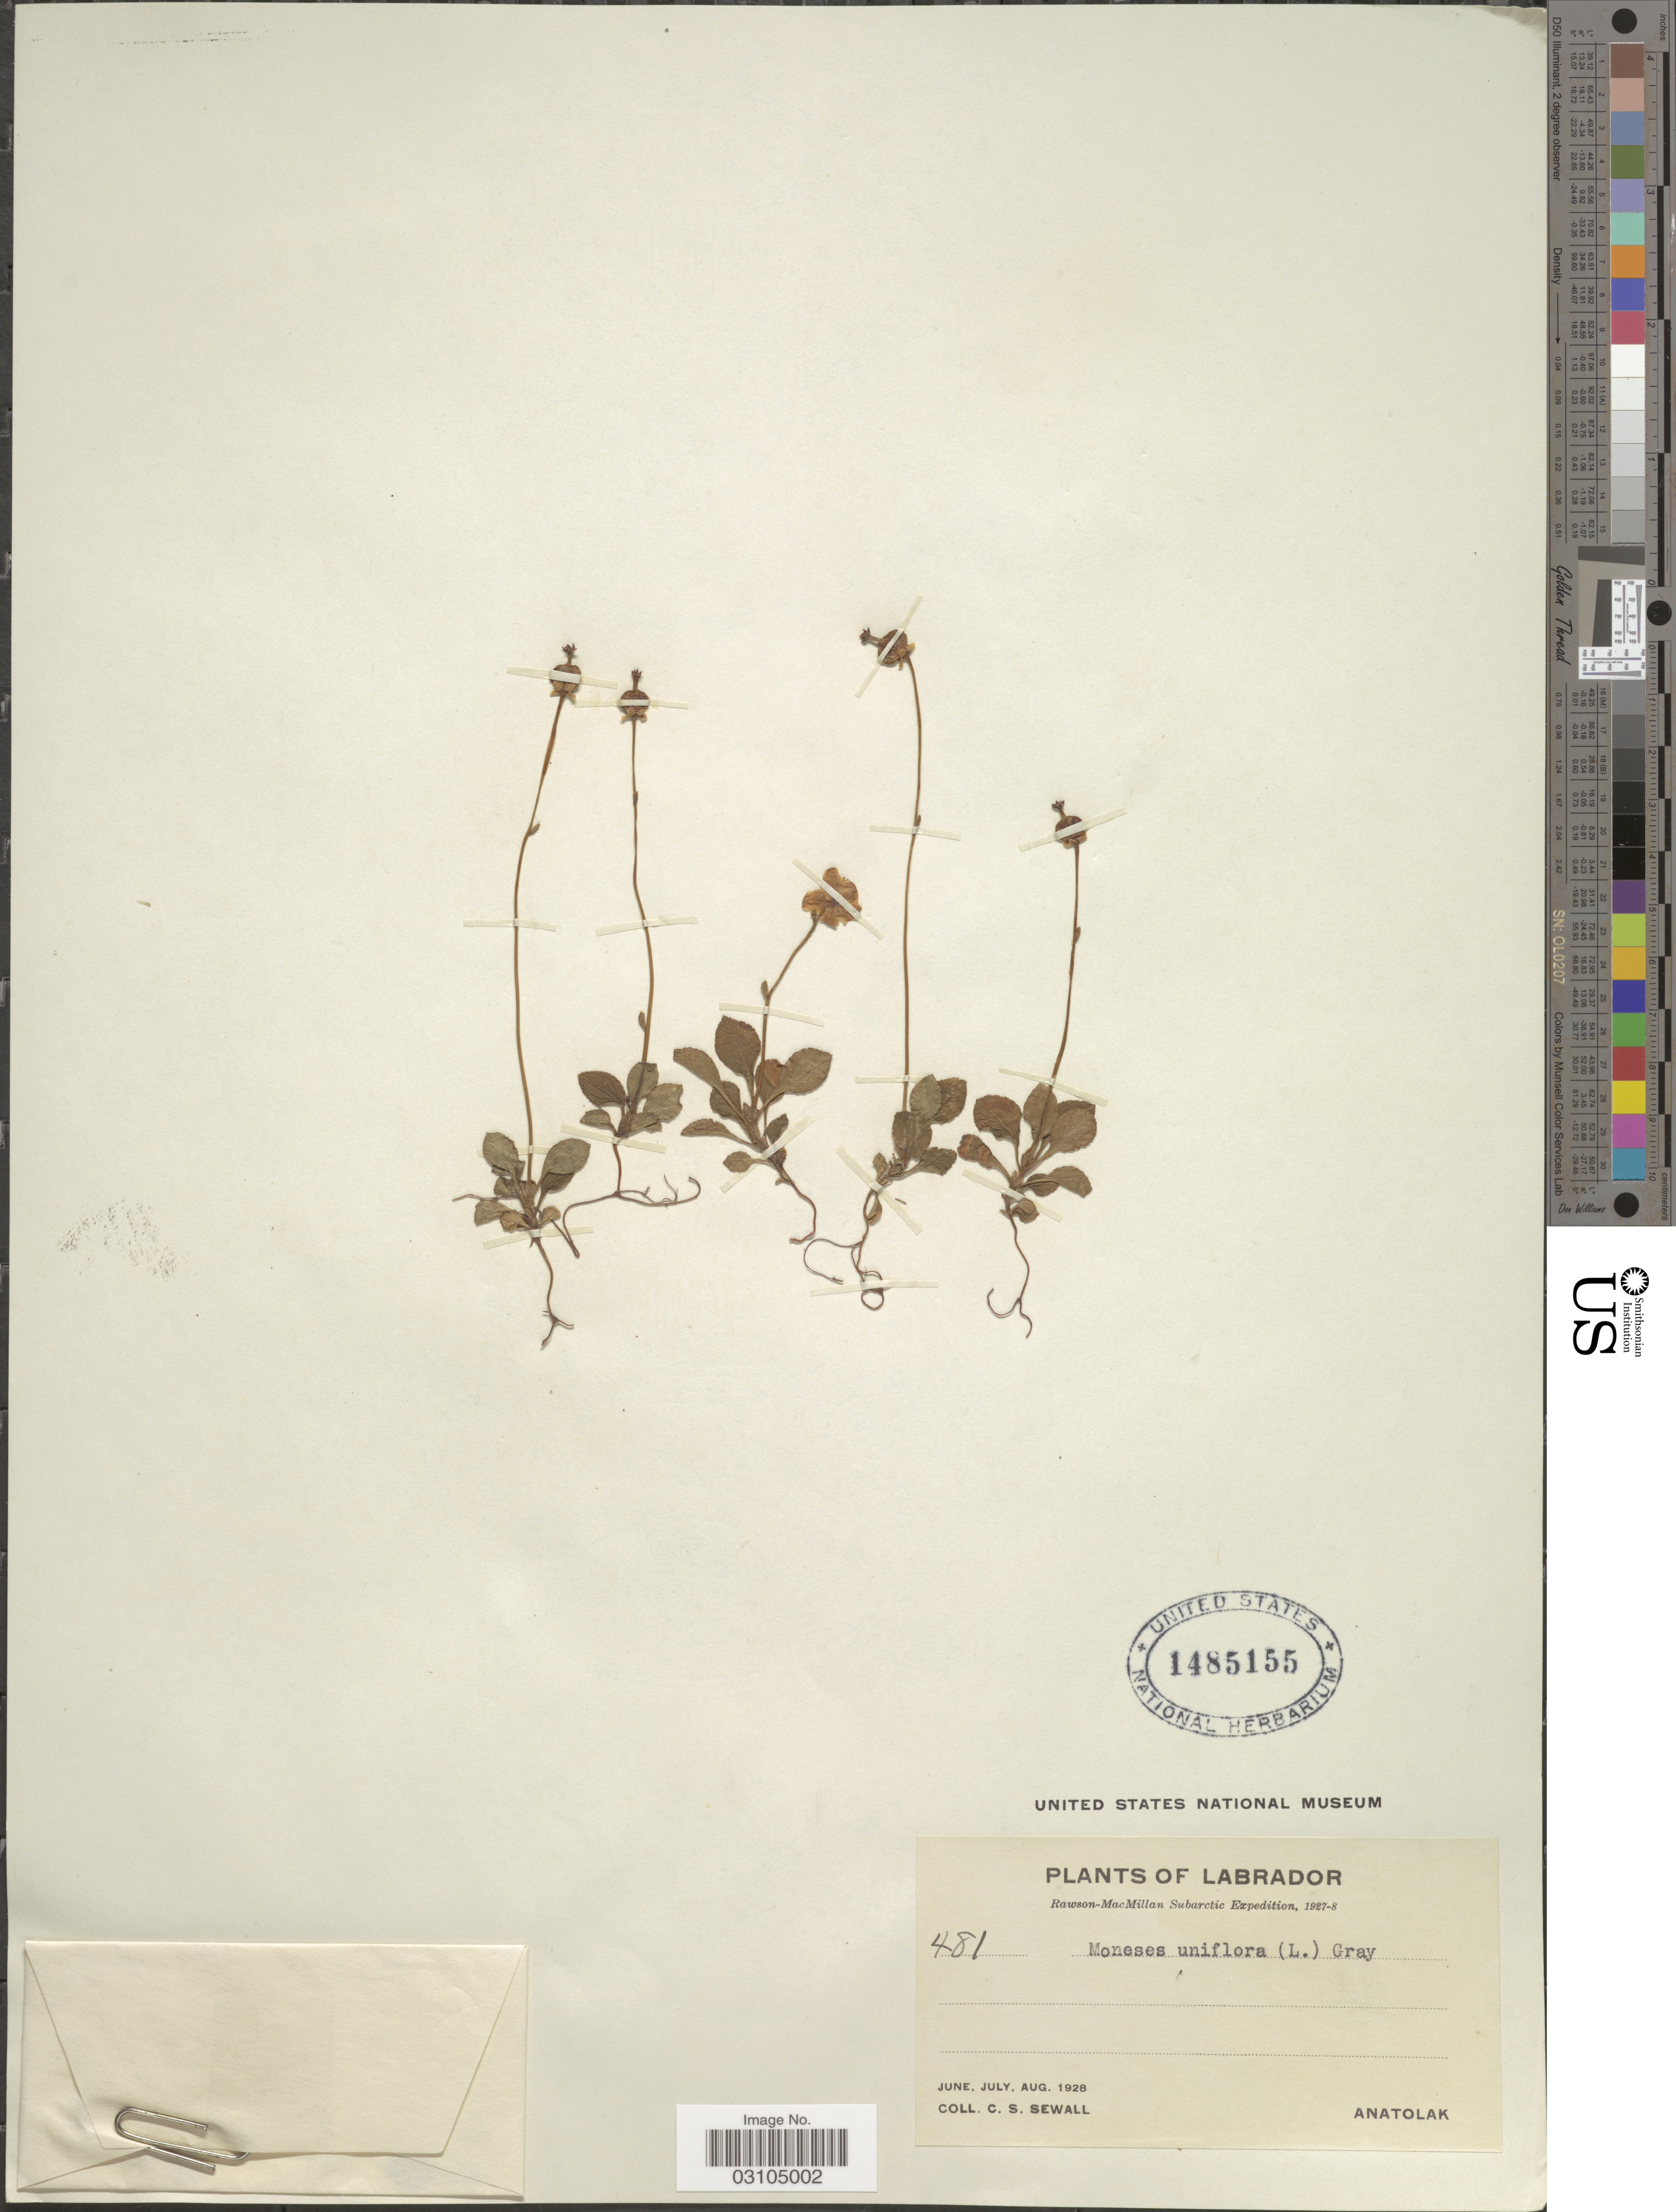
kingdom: Plantae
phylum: Tracheophyta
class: Magnoliopsida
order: Ericales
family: Ericaceae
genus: Moneses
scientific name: Moneses uniflora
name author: (L.) A. Gray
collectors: C. Sewall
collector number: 481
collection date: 1928-06/1928-08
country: Canada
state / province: Newfoundland and Labrador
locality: Labrador, Anatolak.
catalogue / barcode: US 1485155